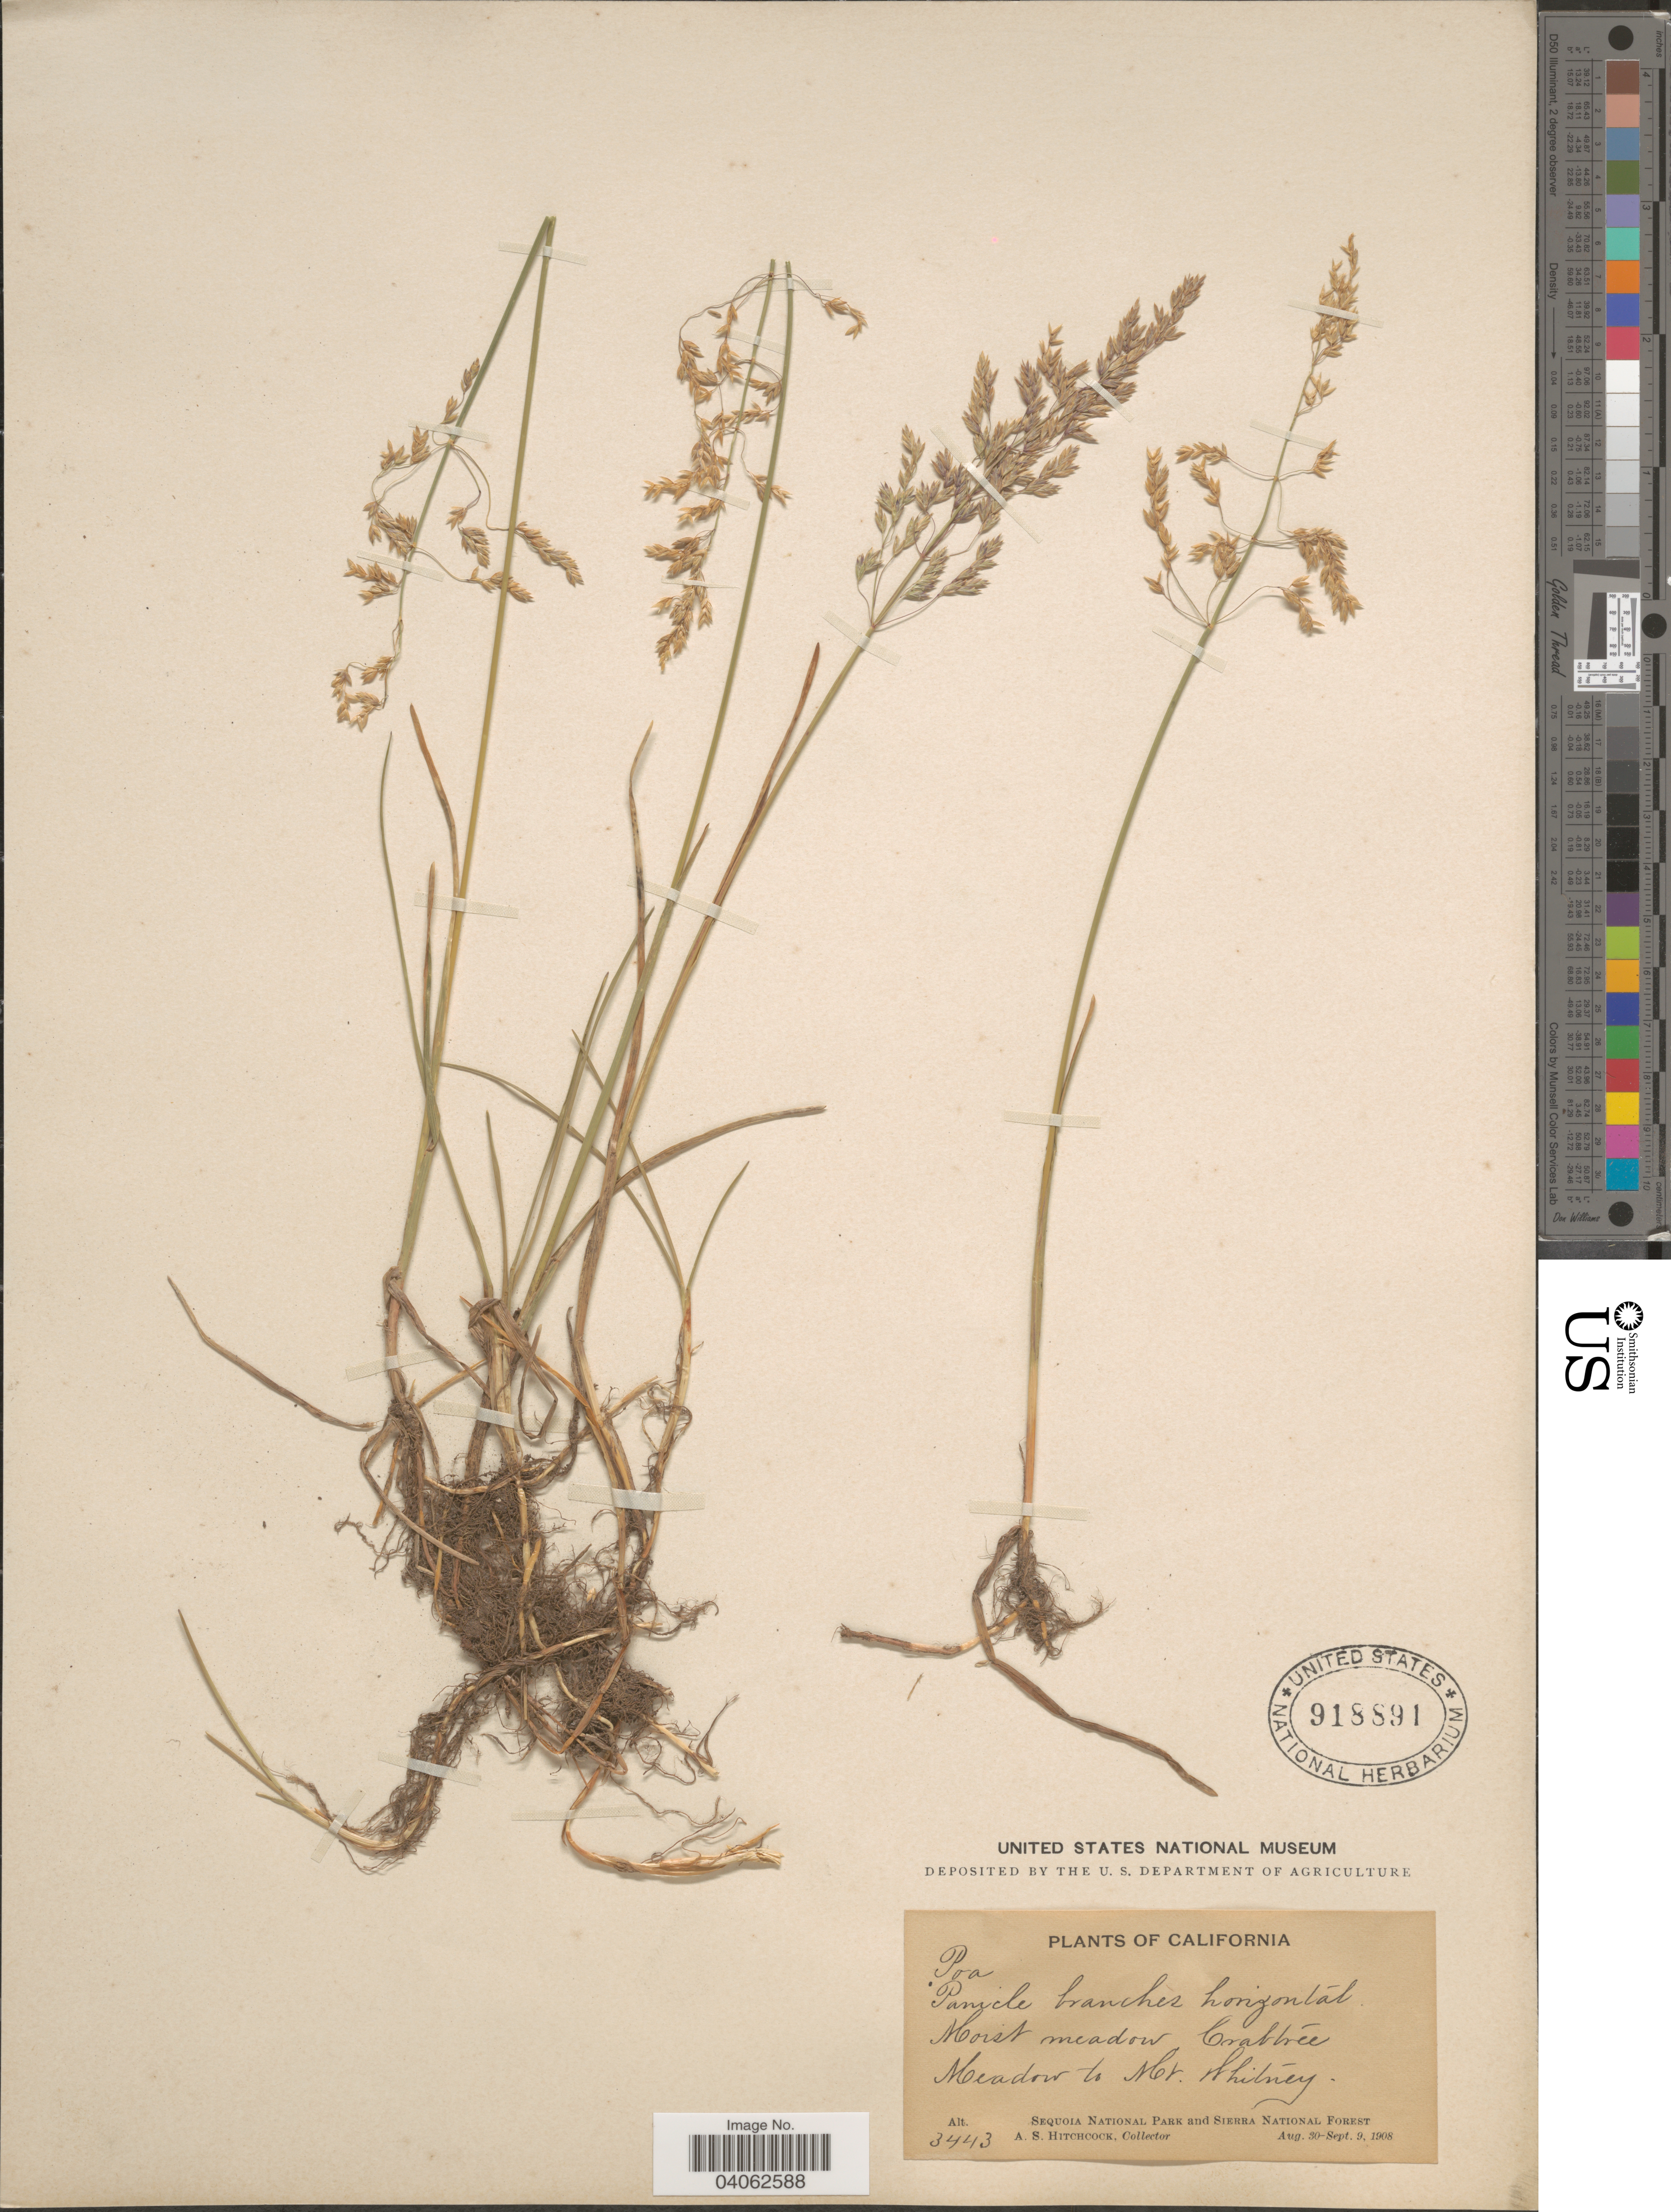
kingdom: Plantae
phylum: Tracheophyta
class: Liliopsida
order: Poales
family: Poaceae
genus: Poa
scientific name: Poa pratensis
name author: L.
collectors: A. S. Hitchcock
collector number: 3443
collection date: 1908-08-30/1908-09-09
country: United States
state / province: California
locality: Moist meadow Crabtree Meadow to Mt. Whitney. Sequoia National Park and Sierra National Forest.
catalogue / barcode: US 918891